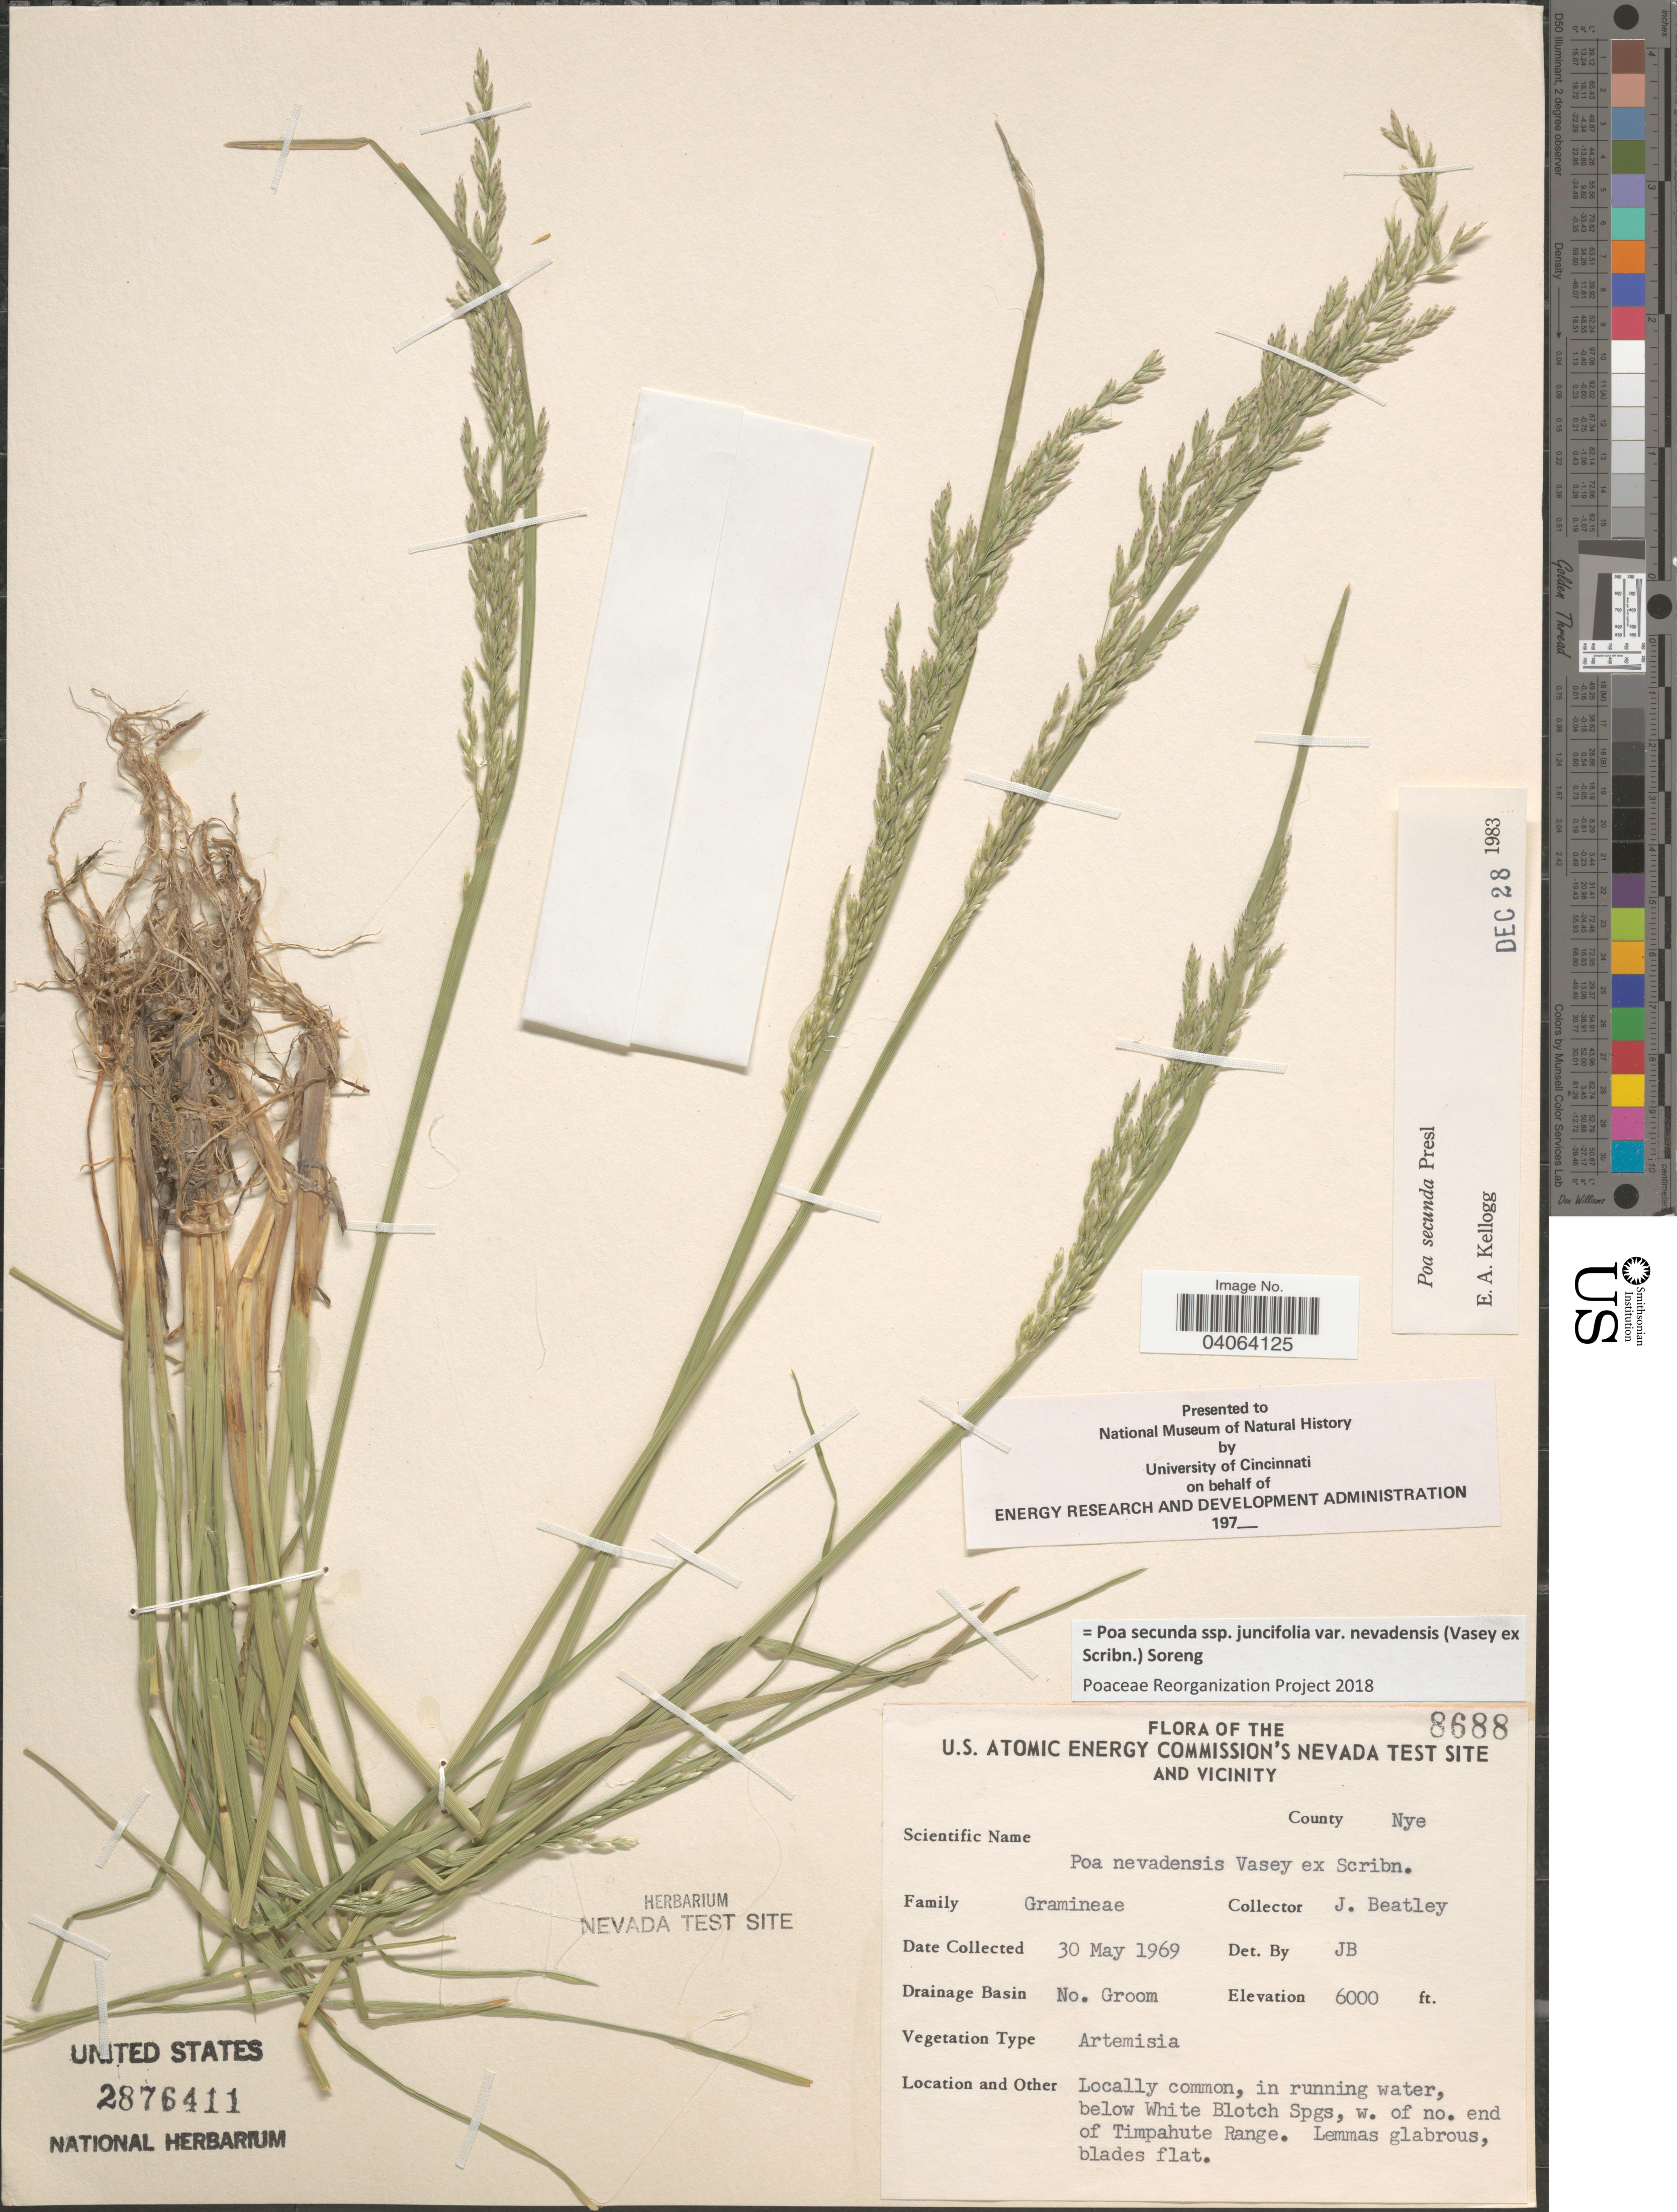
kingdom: Plantae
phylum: Tracheophyta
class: Liliopsida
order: Poales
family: Poaceae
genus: Poa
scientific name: Poa secunda subsp. juncifolia var. nevadensis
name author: (Vasey ex Scribn.) Soreng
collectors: J. C. Beatley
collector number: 8688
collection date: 1969-05-30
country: United States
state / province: Nevada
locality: The U.S. Atomic Energy Commission's Nevada Test Site and vicinity. County Nye. Drainage Basin No. Groom. Below White Blotch Spgs, w. of no. end of Timpahute Range.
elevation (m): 1829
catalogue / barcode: US 2876411